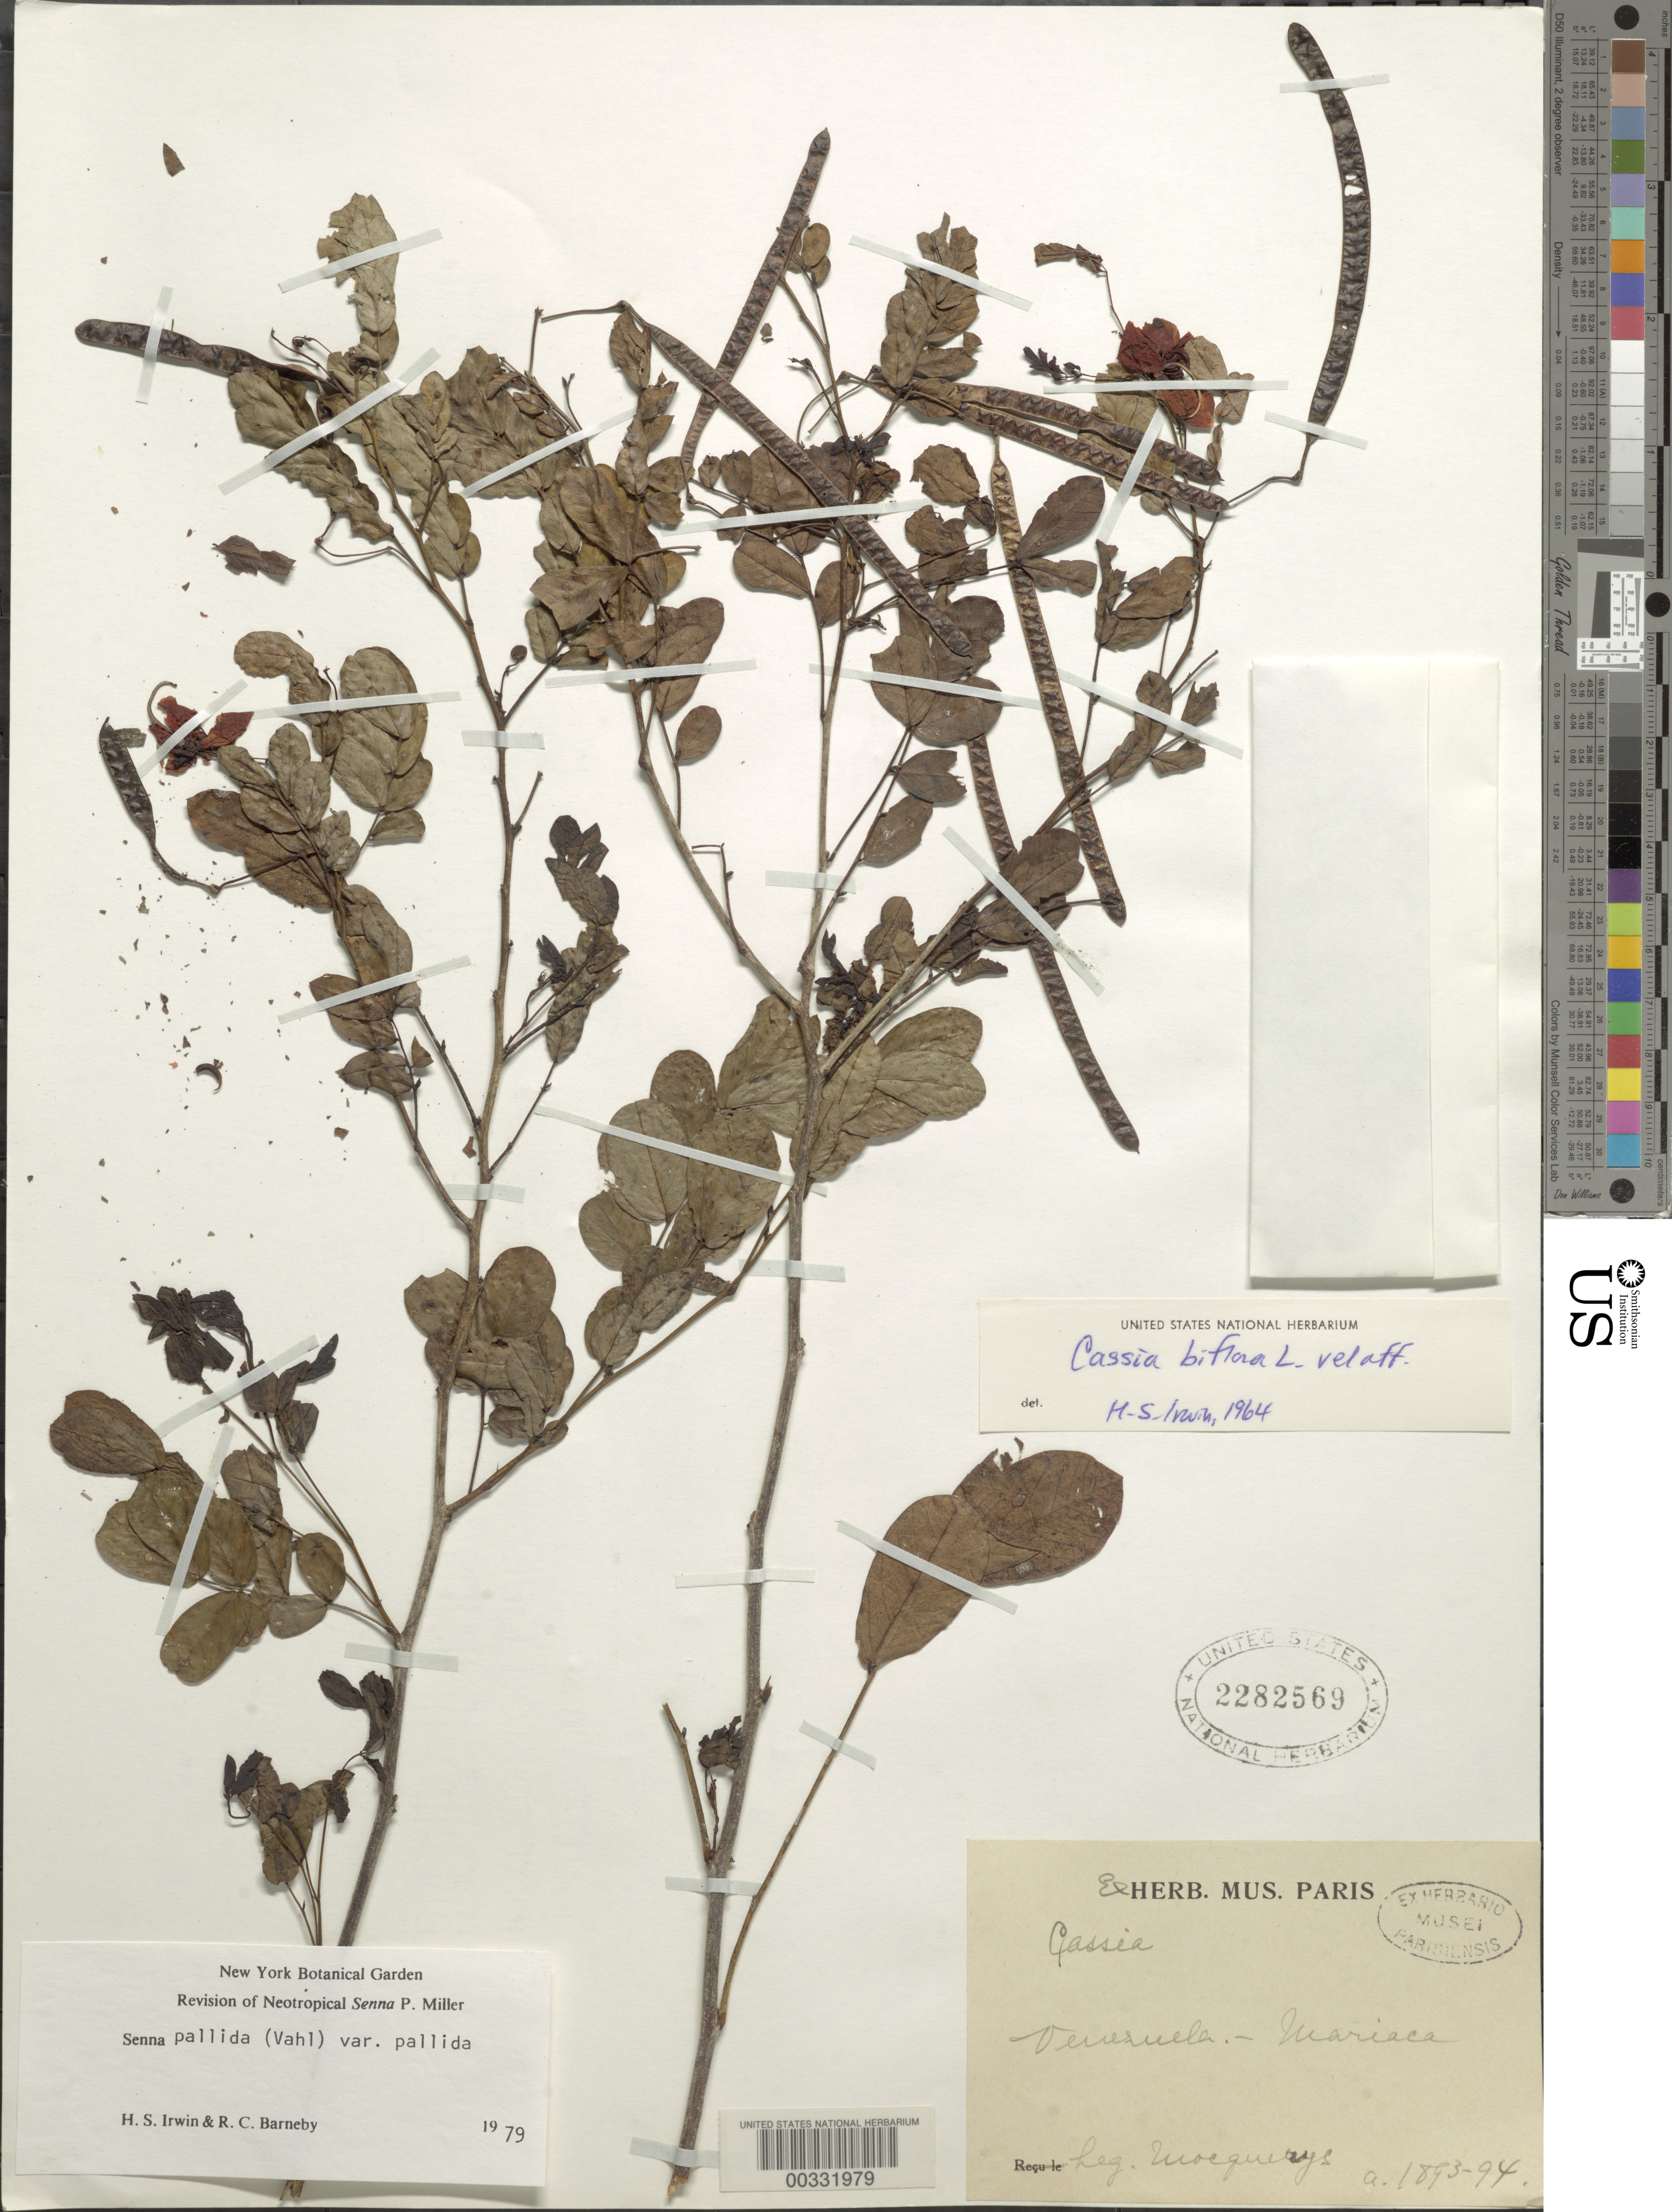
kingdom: Plantae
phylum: Tracheophyta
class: Magnoliopsida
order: Fabales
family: Fabaceae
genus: Senna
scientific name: Senna pallida var. pallida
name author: (Vahl) H.S. Irwin & Barneby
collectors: A. Mocquerys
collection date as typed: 1893 to -- -- 1894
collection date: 1893/1894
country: Venezuela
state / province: Carabobo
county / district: Diego Ibarra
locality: Mariara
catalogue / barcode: US 2282569